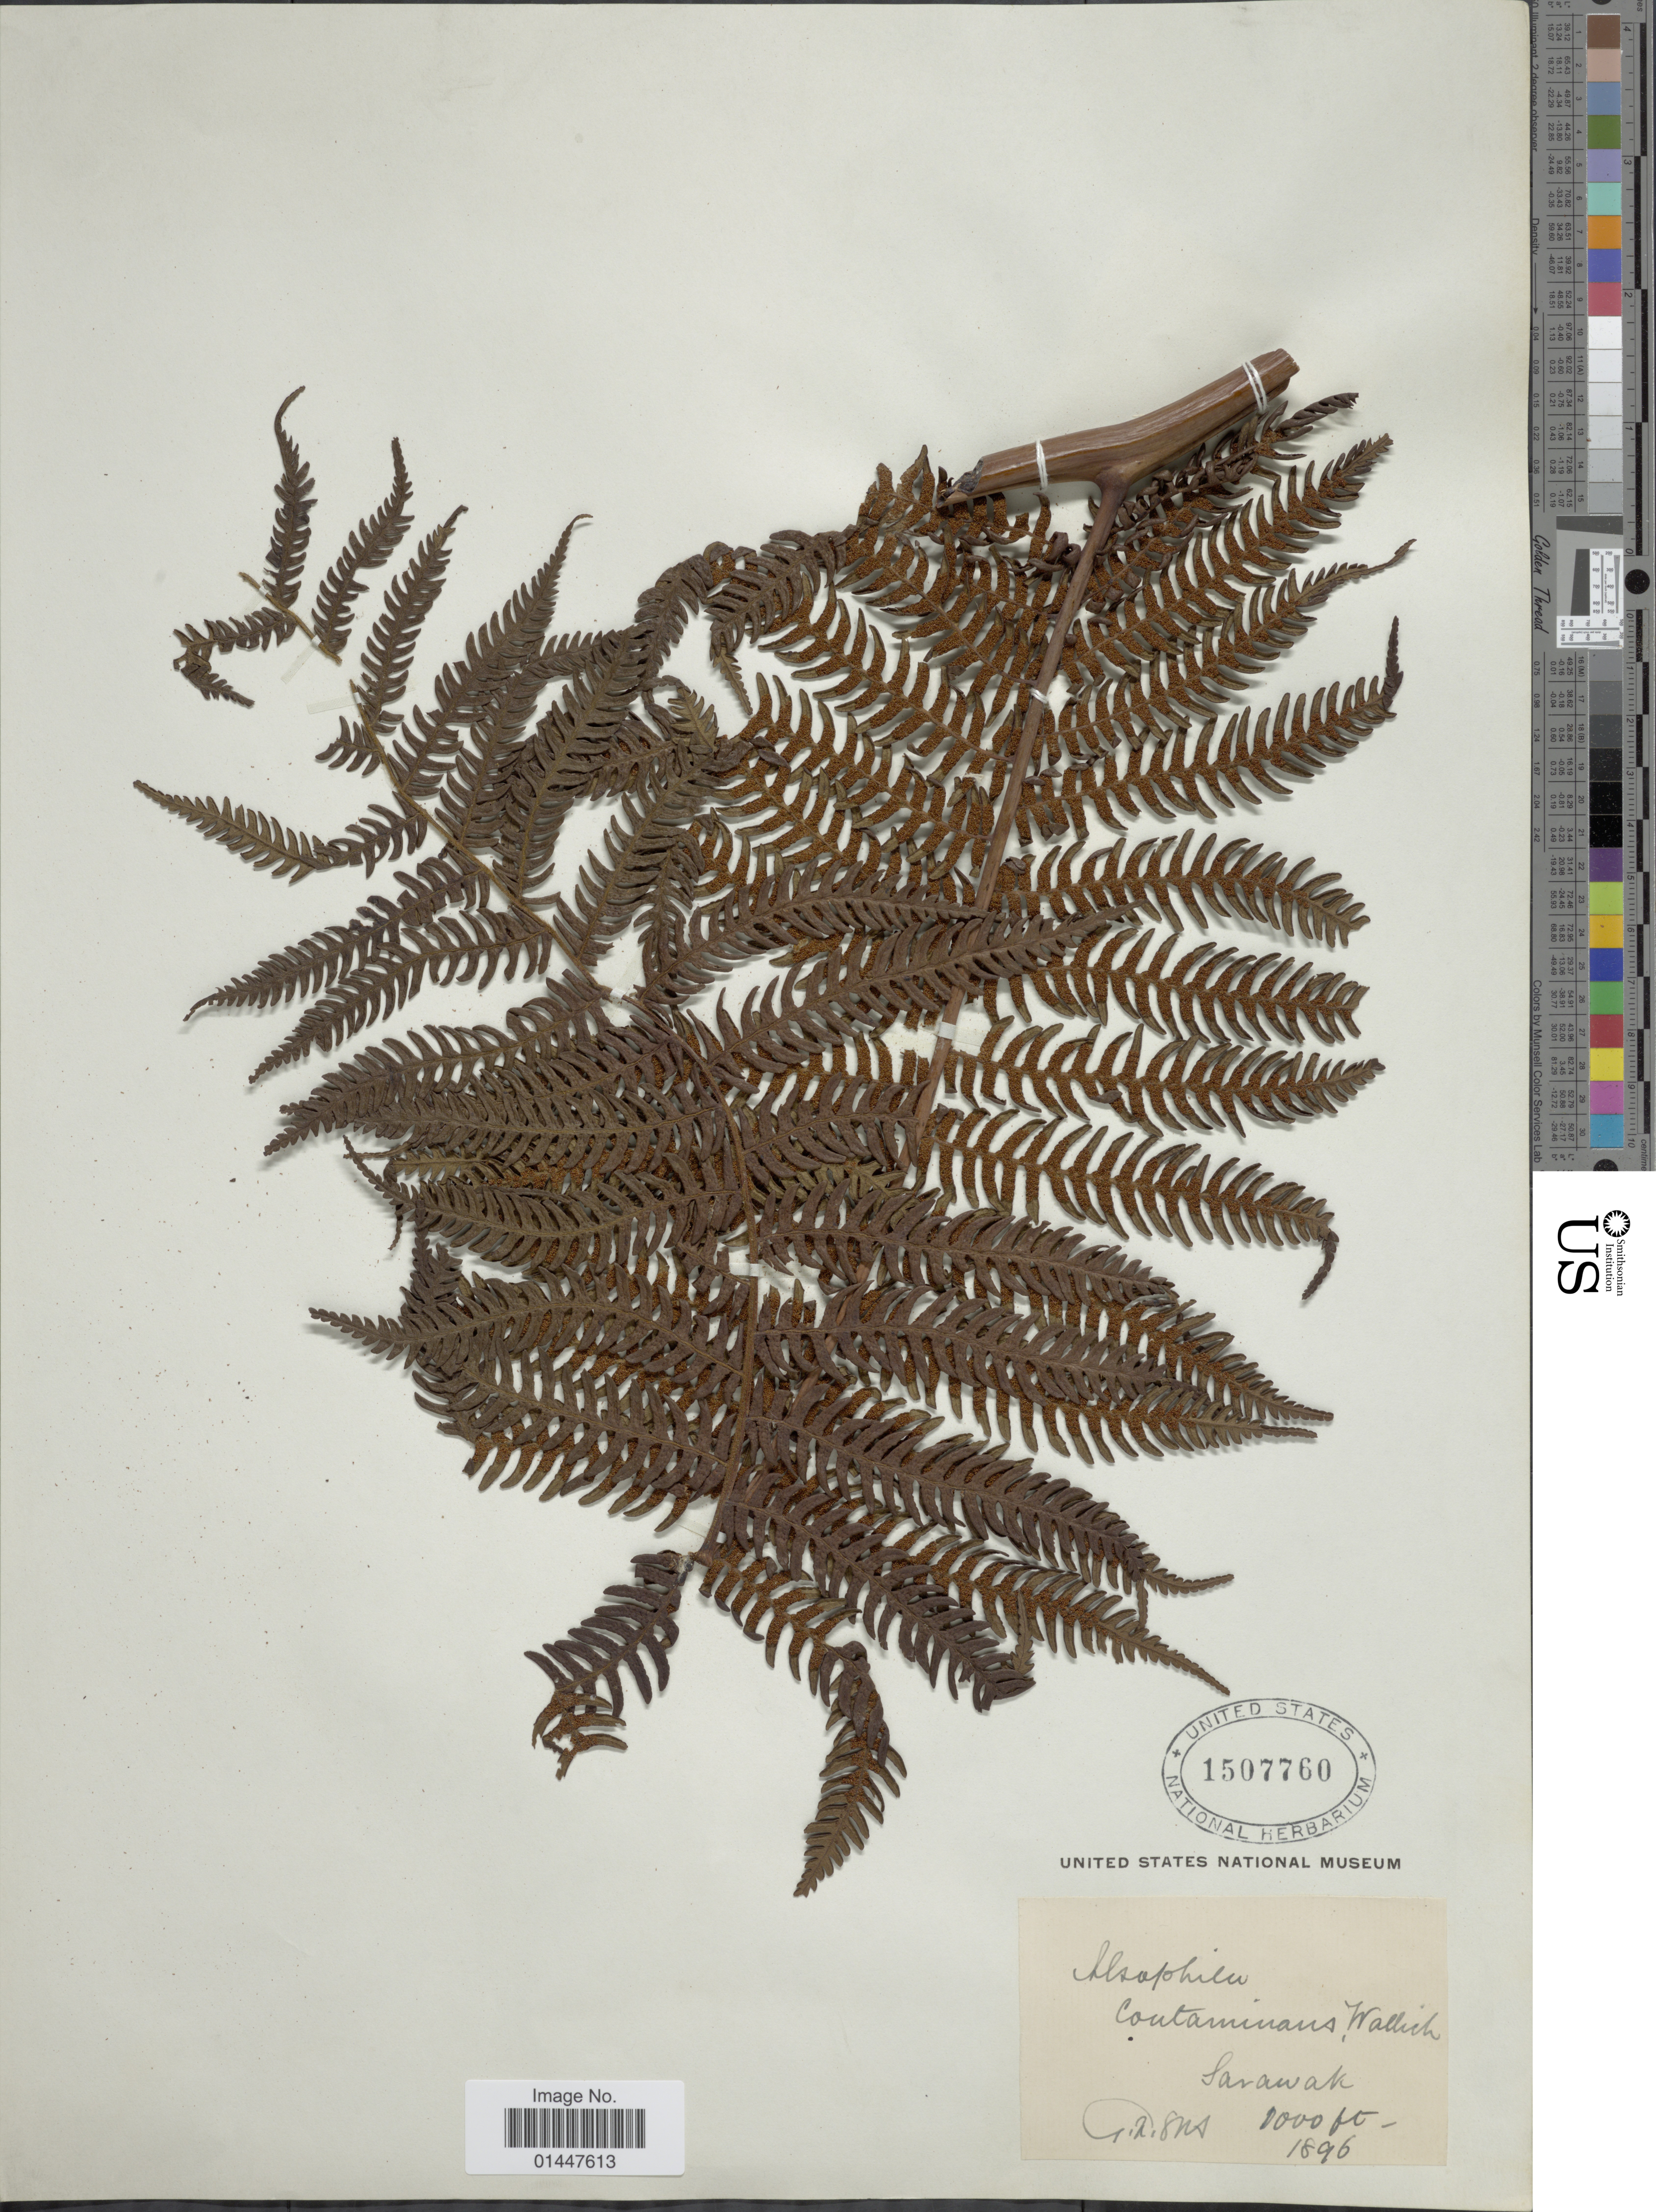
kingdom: Plantae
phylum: Tracheophyta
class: Polypodiopsida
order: Cyatheales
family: Cyatheaceae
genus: Sphaeropteris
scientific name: Sphaeropteris glauca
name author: (Blume) R.M. Tryon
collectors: G. Hose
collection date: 1896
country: Malaysia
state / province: Sarawak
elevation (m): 305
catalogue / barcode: US 1507760